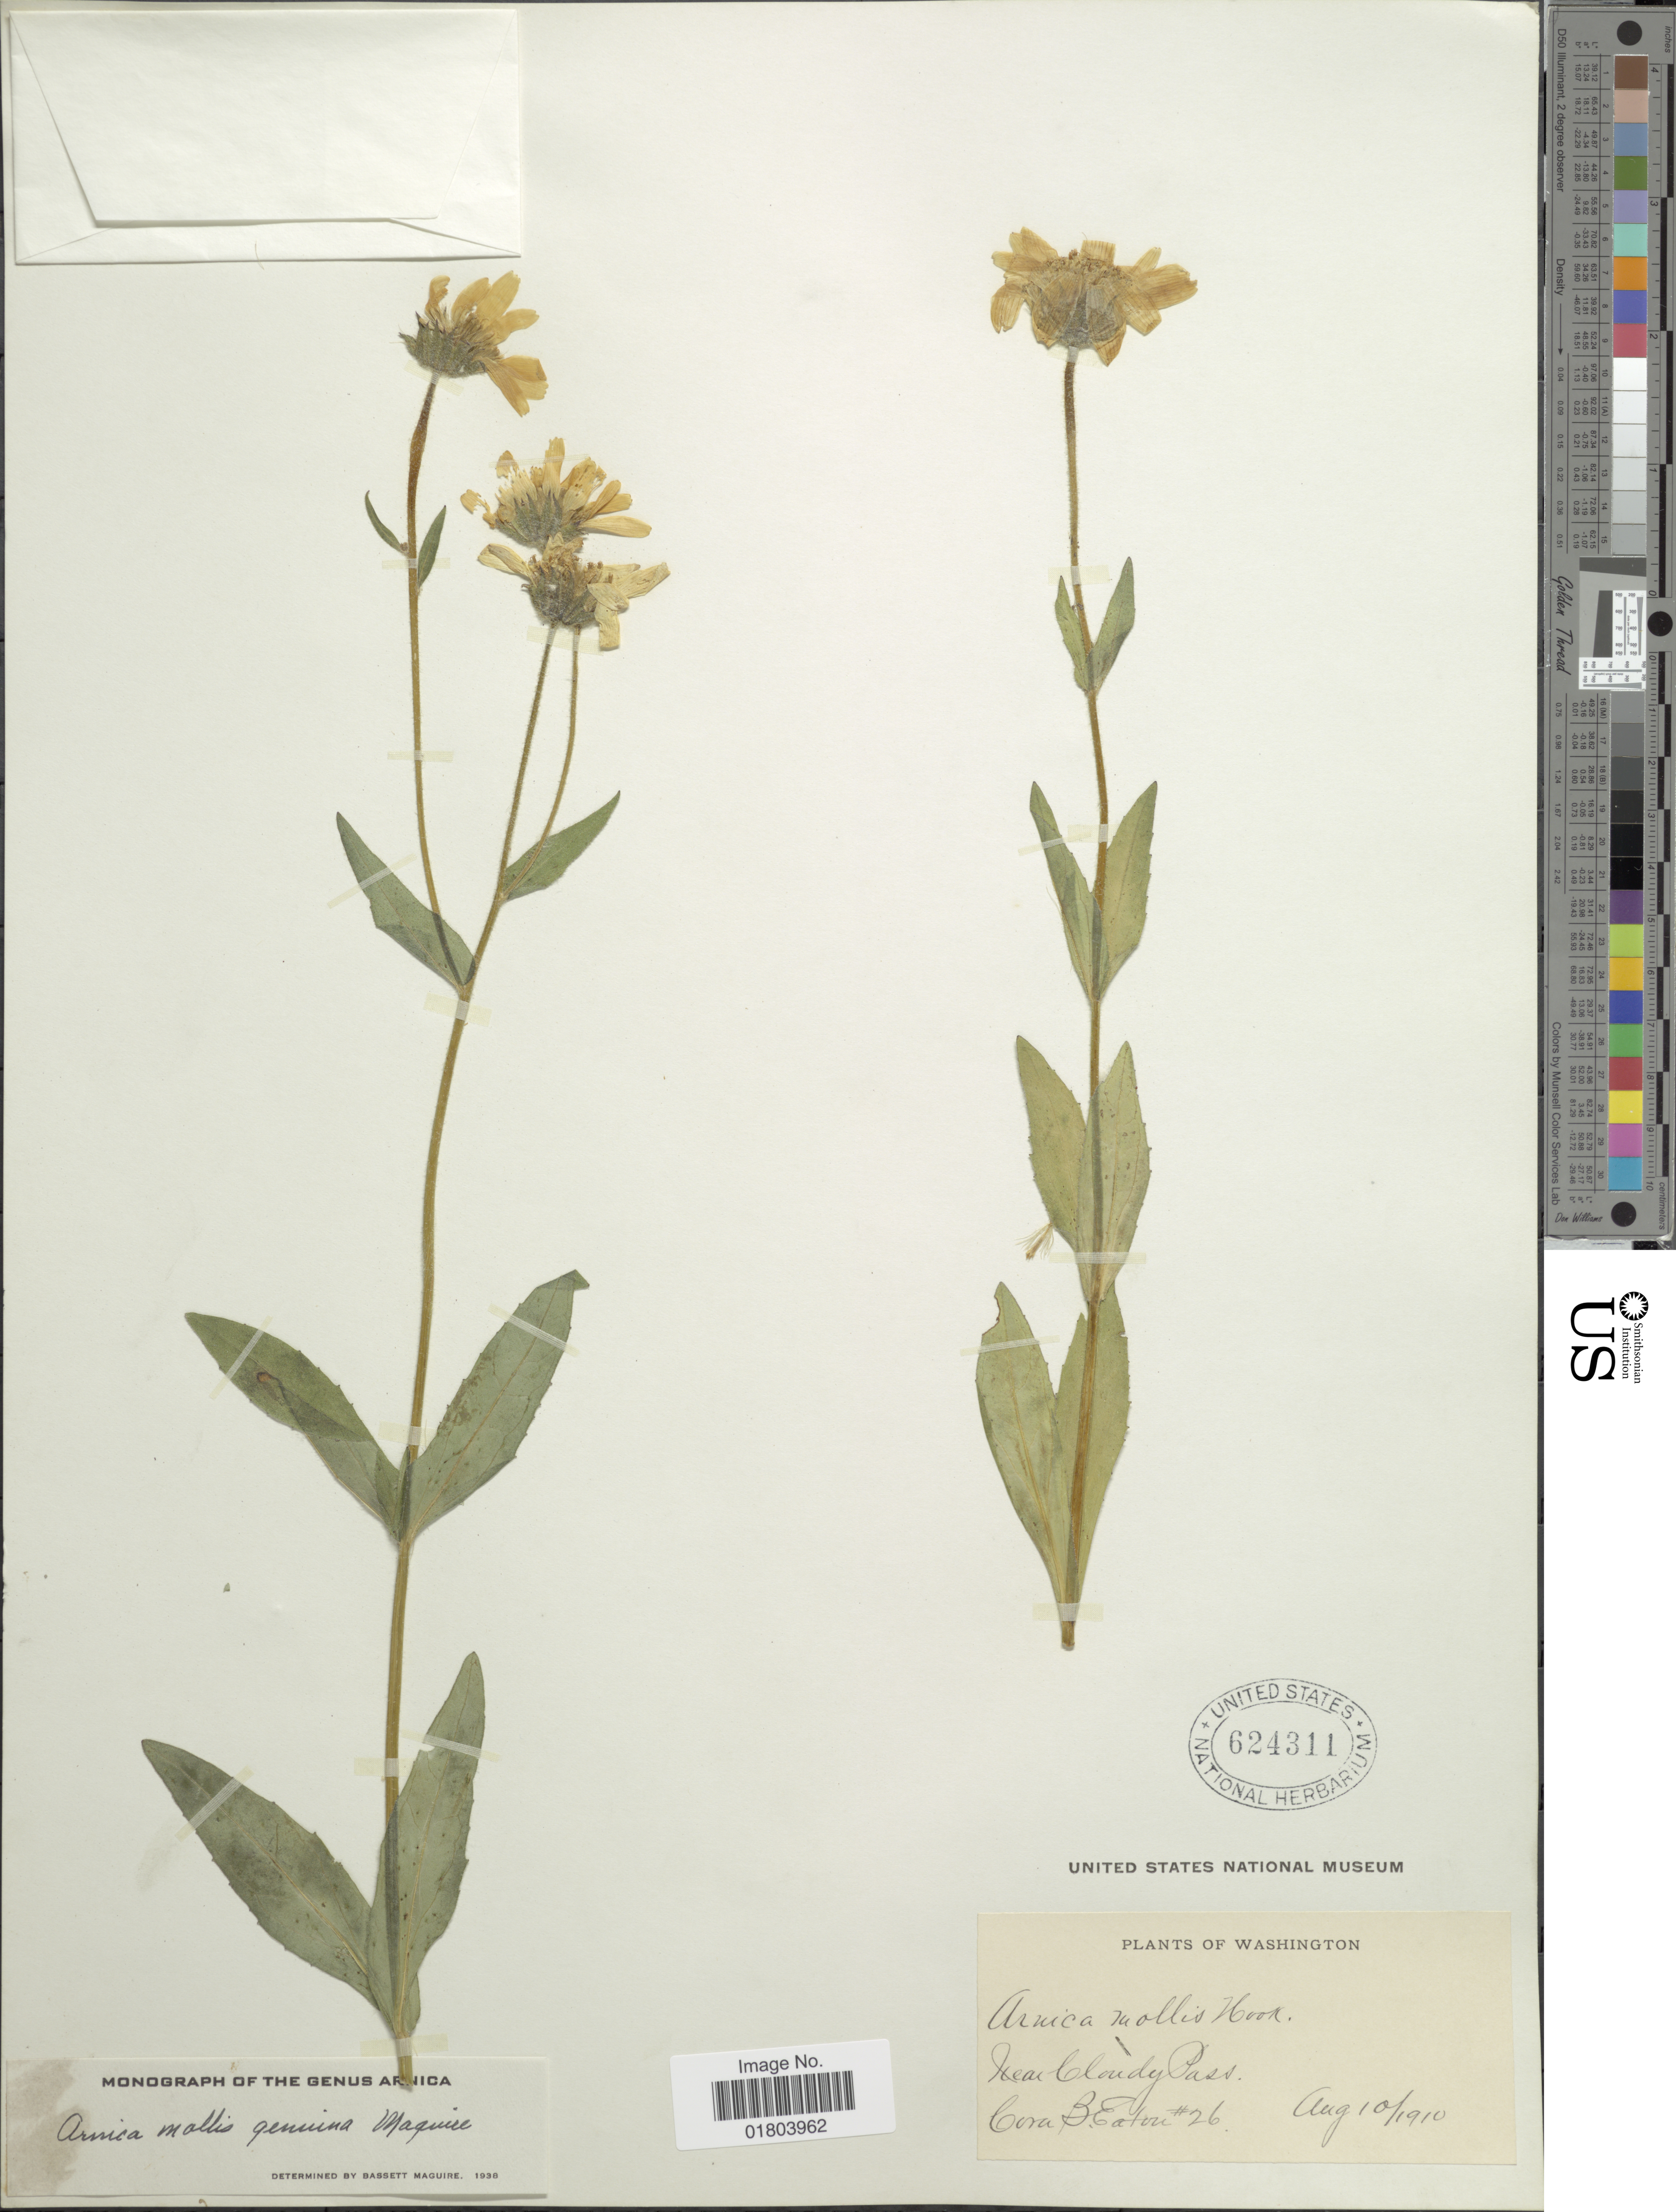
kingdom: Plantae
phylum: Tracheophyta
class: Magnoliopsida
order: Asterales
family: Asteraceae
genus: Arnica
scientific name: Arnica mollis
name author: Hook.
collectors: C. Eaton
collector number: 26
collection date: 1910-08-10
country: United States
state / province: Washington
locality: Near Cloudy Pass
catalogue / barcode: US 624311